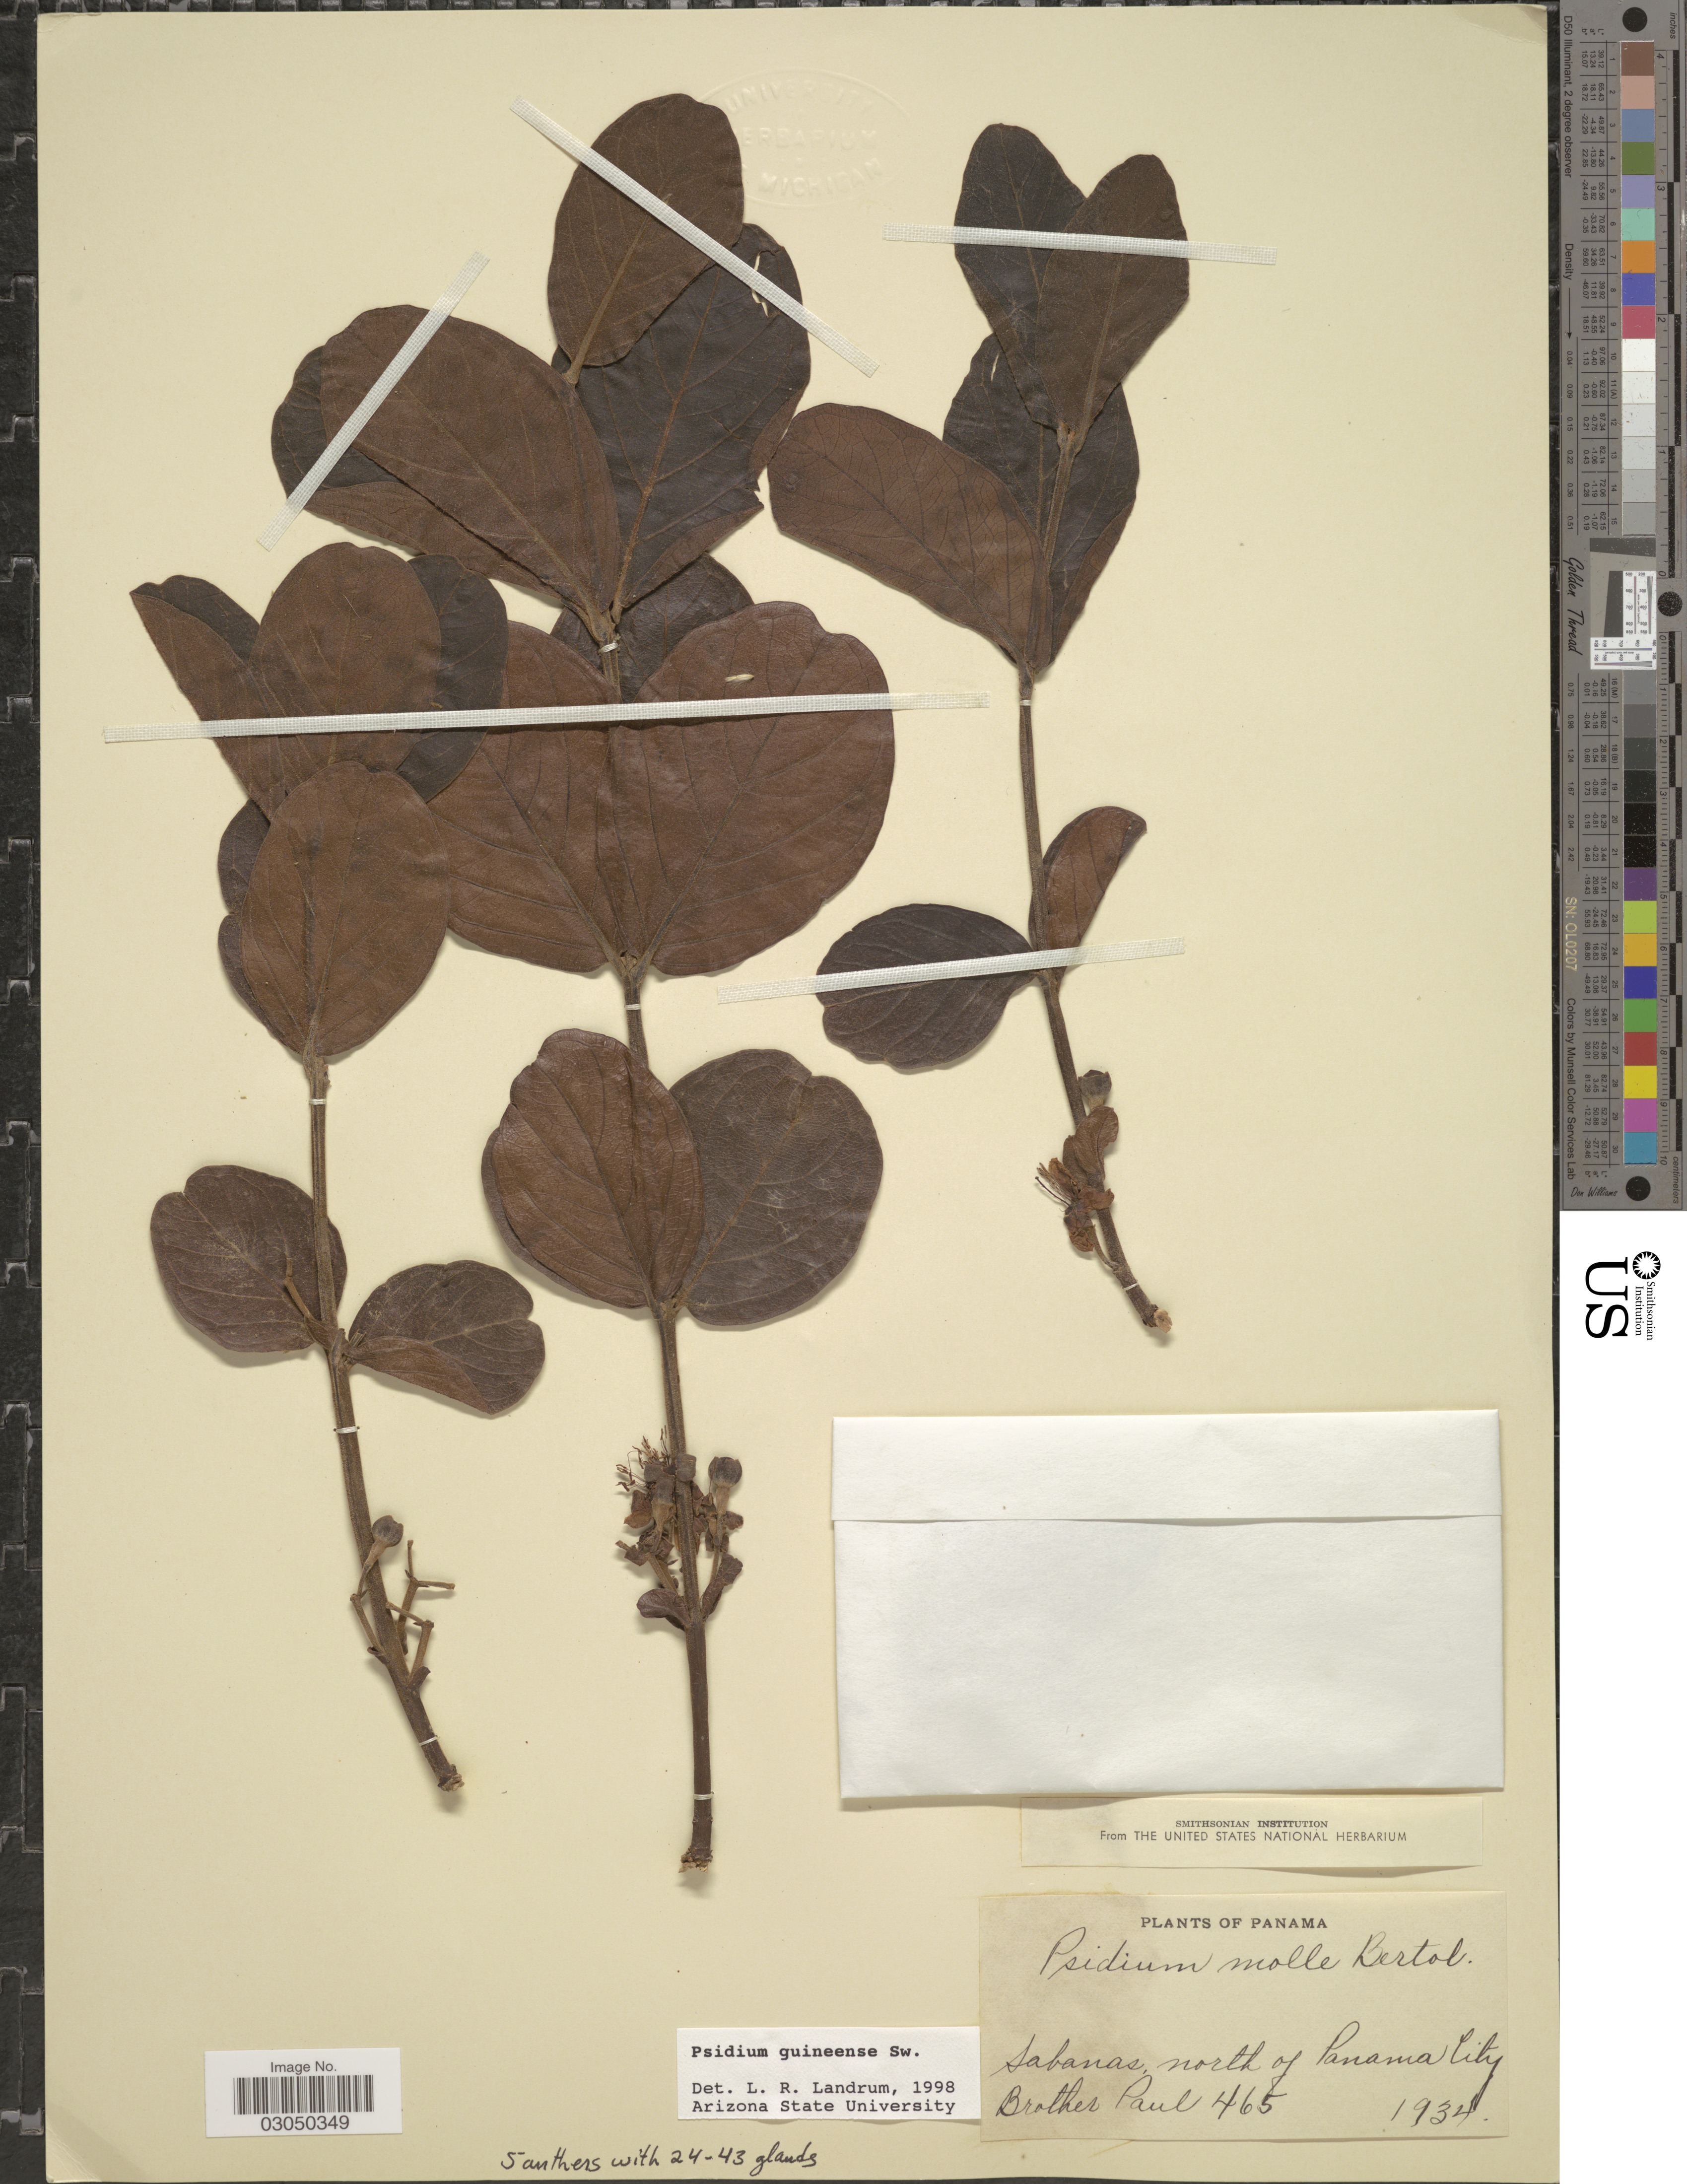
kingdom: Plantae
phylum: Tracheophyta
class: Magnoliopsida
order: Myrtales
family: Myrtaceae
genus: Psidium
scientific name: Psidium guineense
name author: Sw.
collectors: B. Paul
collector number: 465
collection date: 1934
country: Panama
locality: Sabanas, north of Panama City.